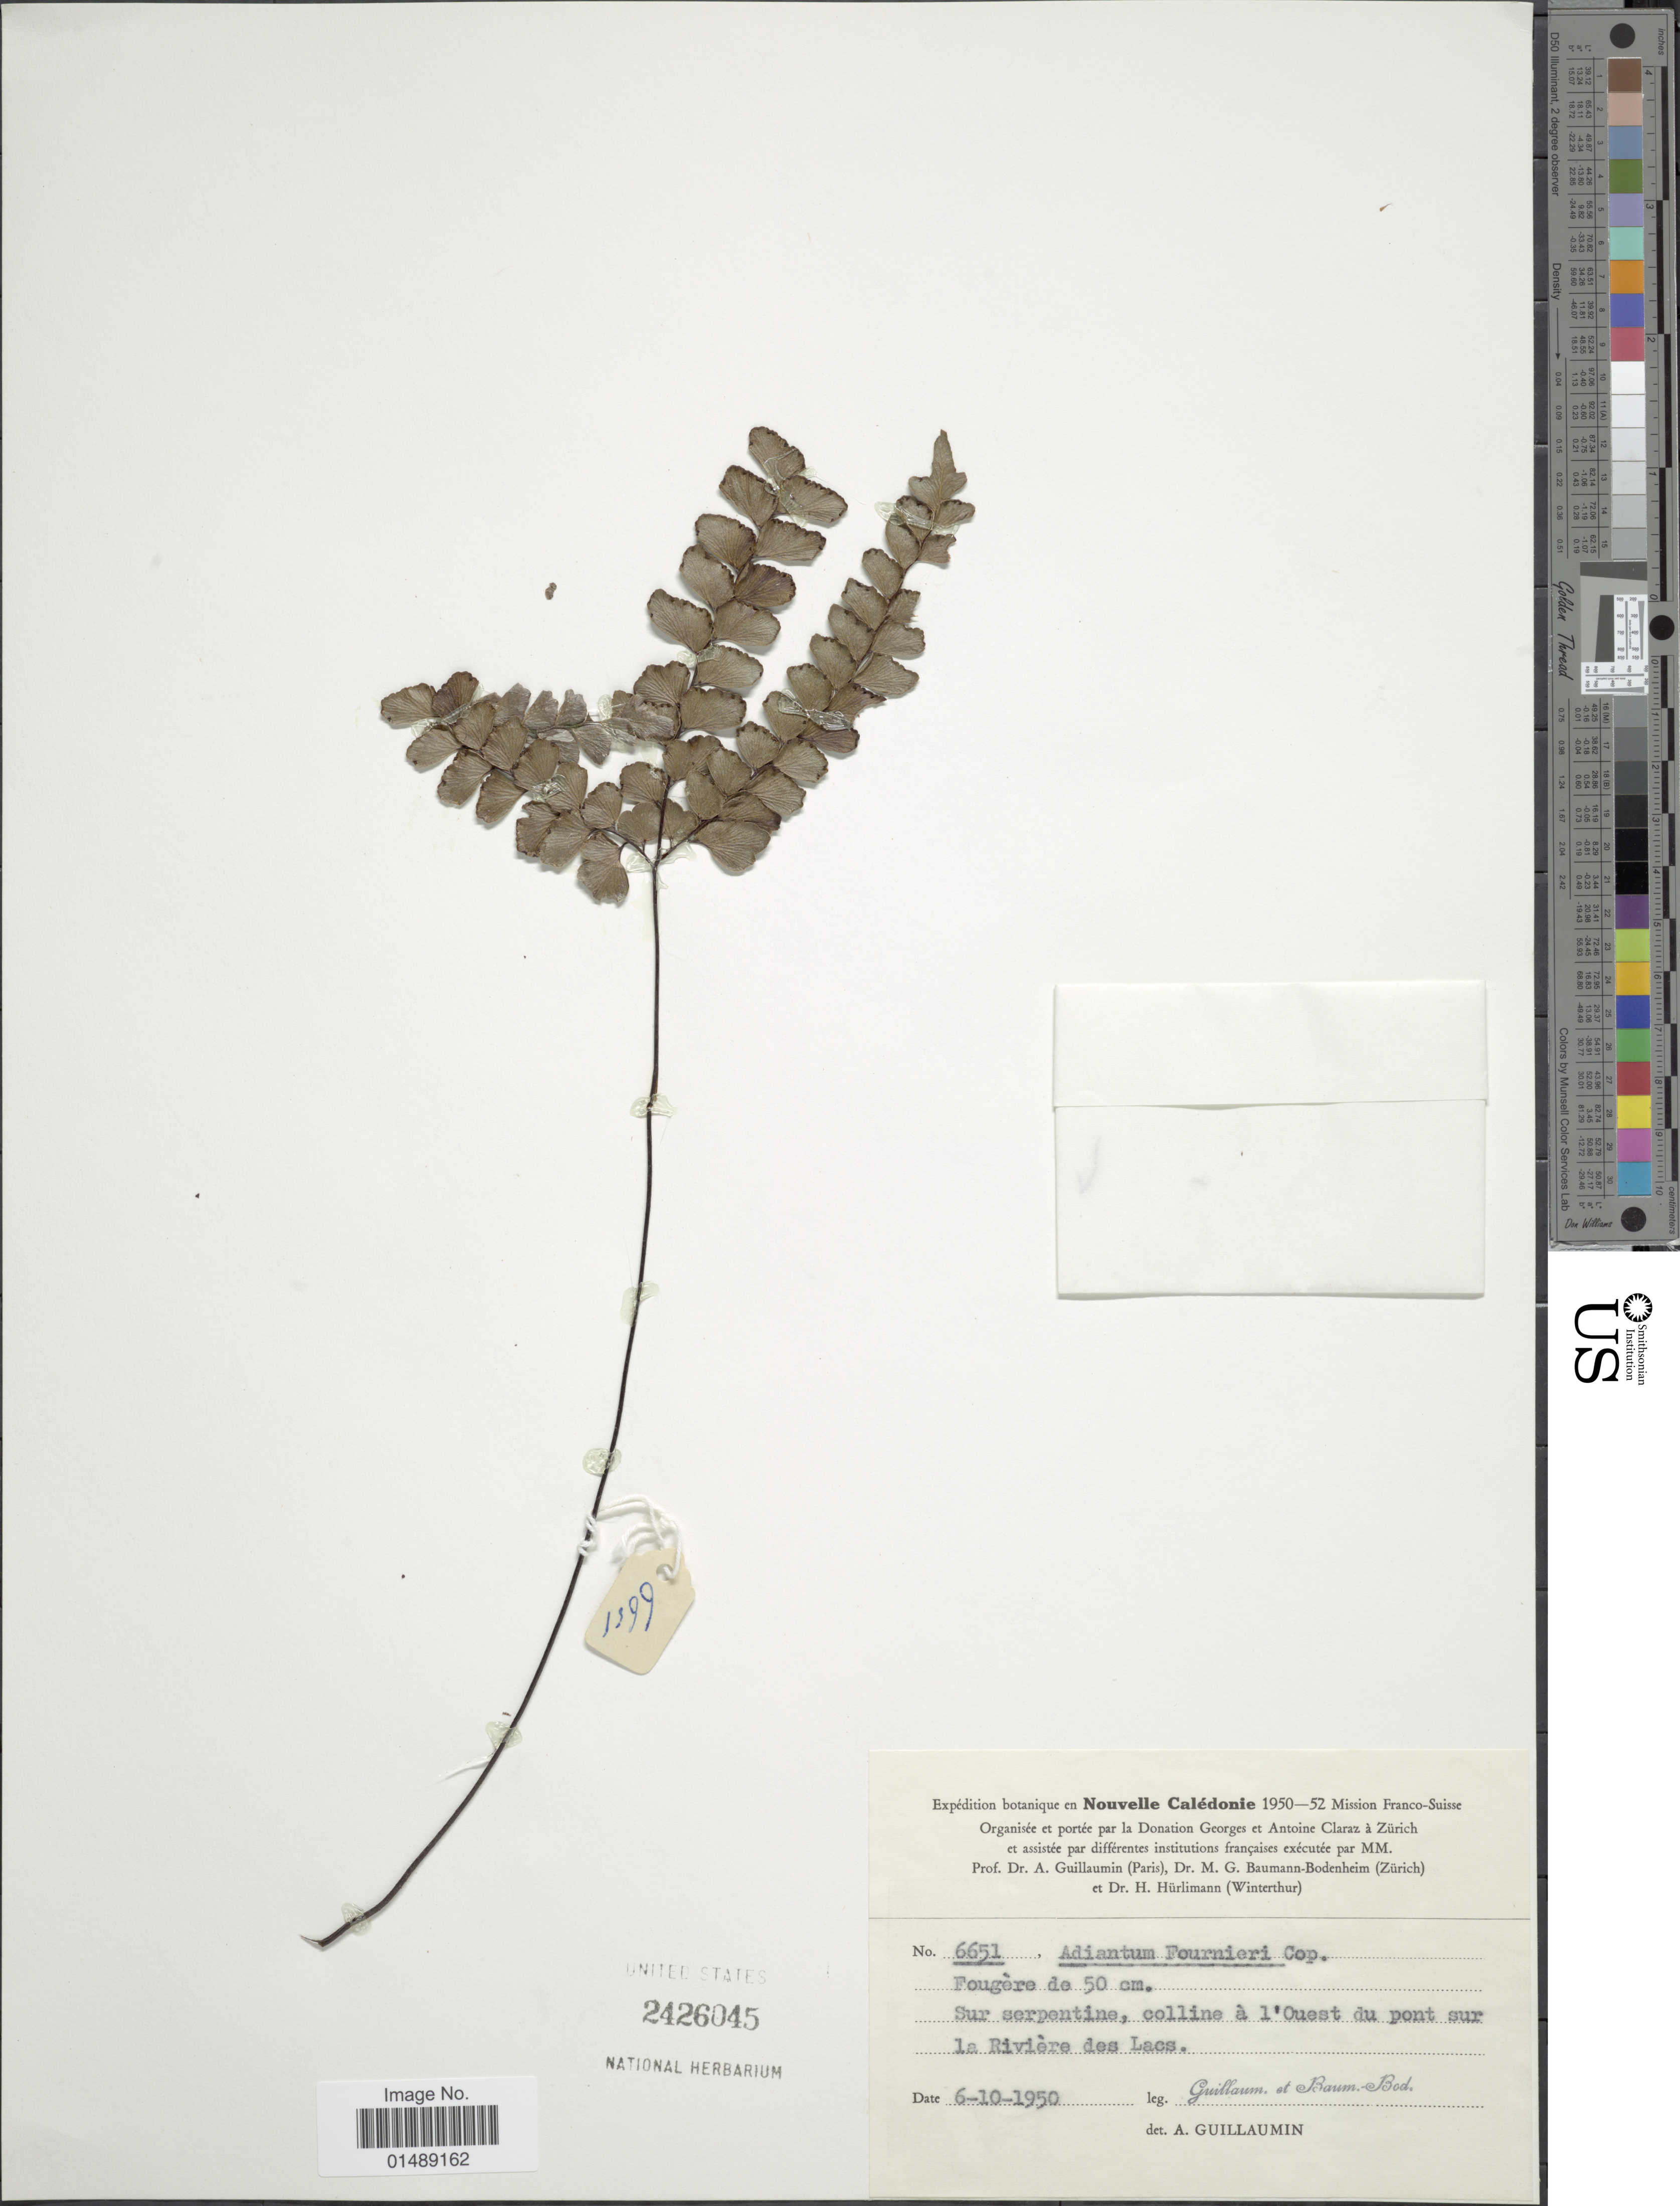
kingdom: Plantae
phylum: Tracheophyta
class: Polypodiopsida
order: Polypodiales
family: Pteridaceae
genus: Adiantum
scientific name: Adiantum fournieri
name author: Copel.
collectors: A. Guillaumin & M. G. Baumann-Bodenheim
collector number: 6651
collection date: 1950-10-06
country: New Caledonia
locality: Nouvelle Caledonie, Sur serpentine, colline a l'Quest du pont sure la Riviere des Lacs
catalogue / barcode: US 2426045